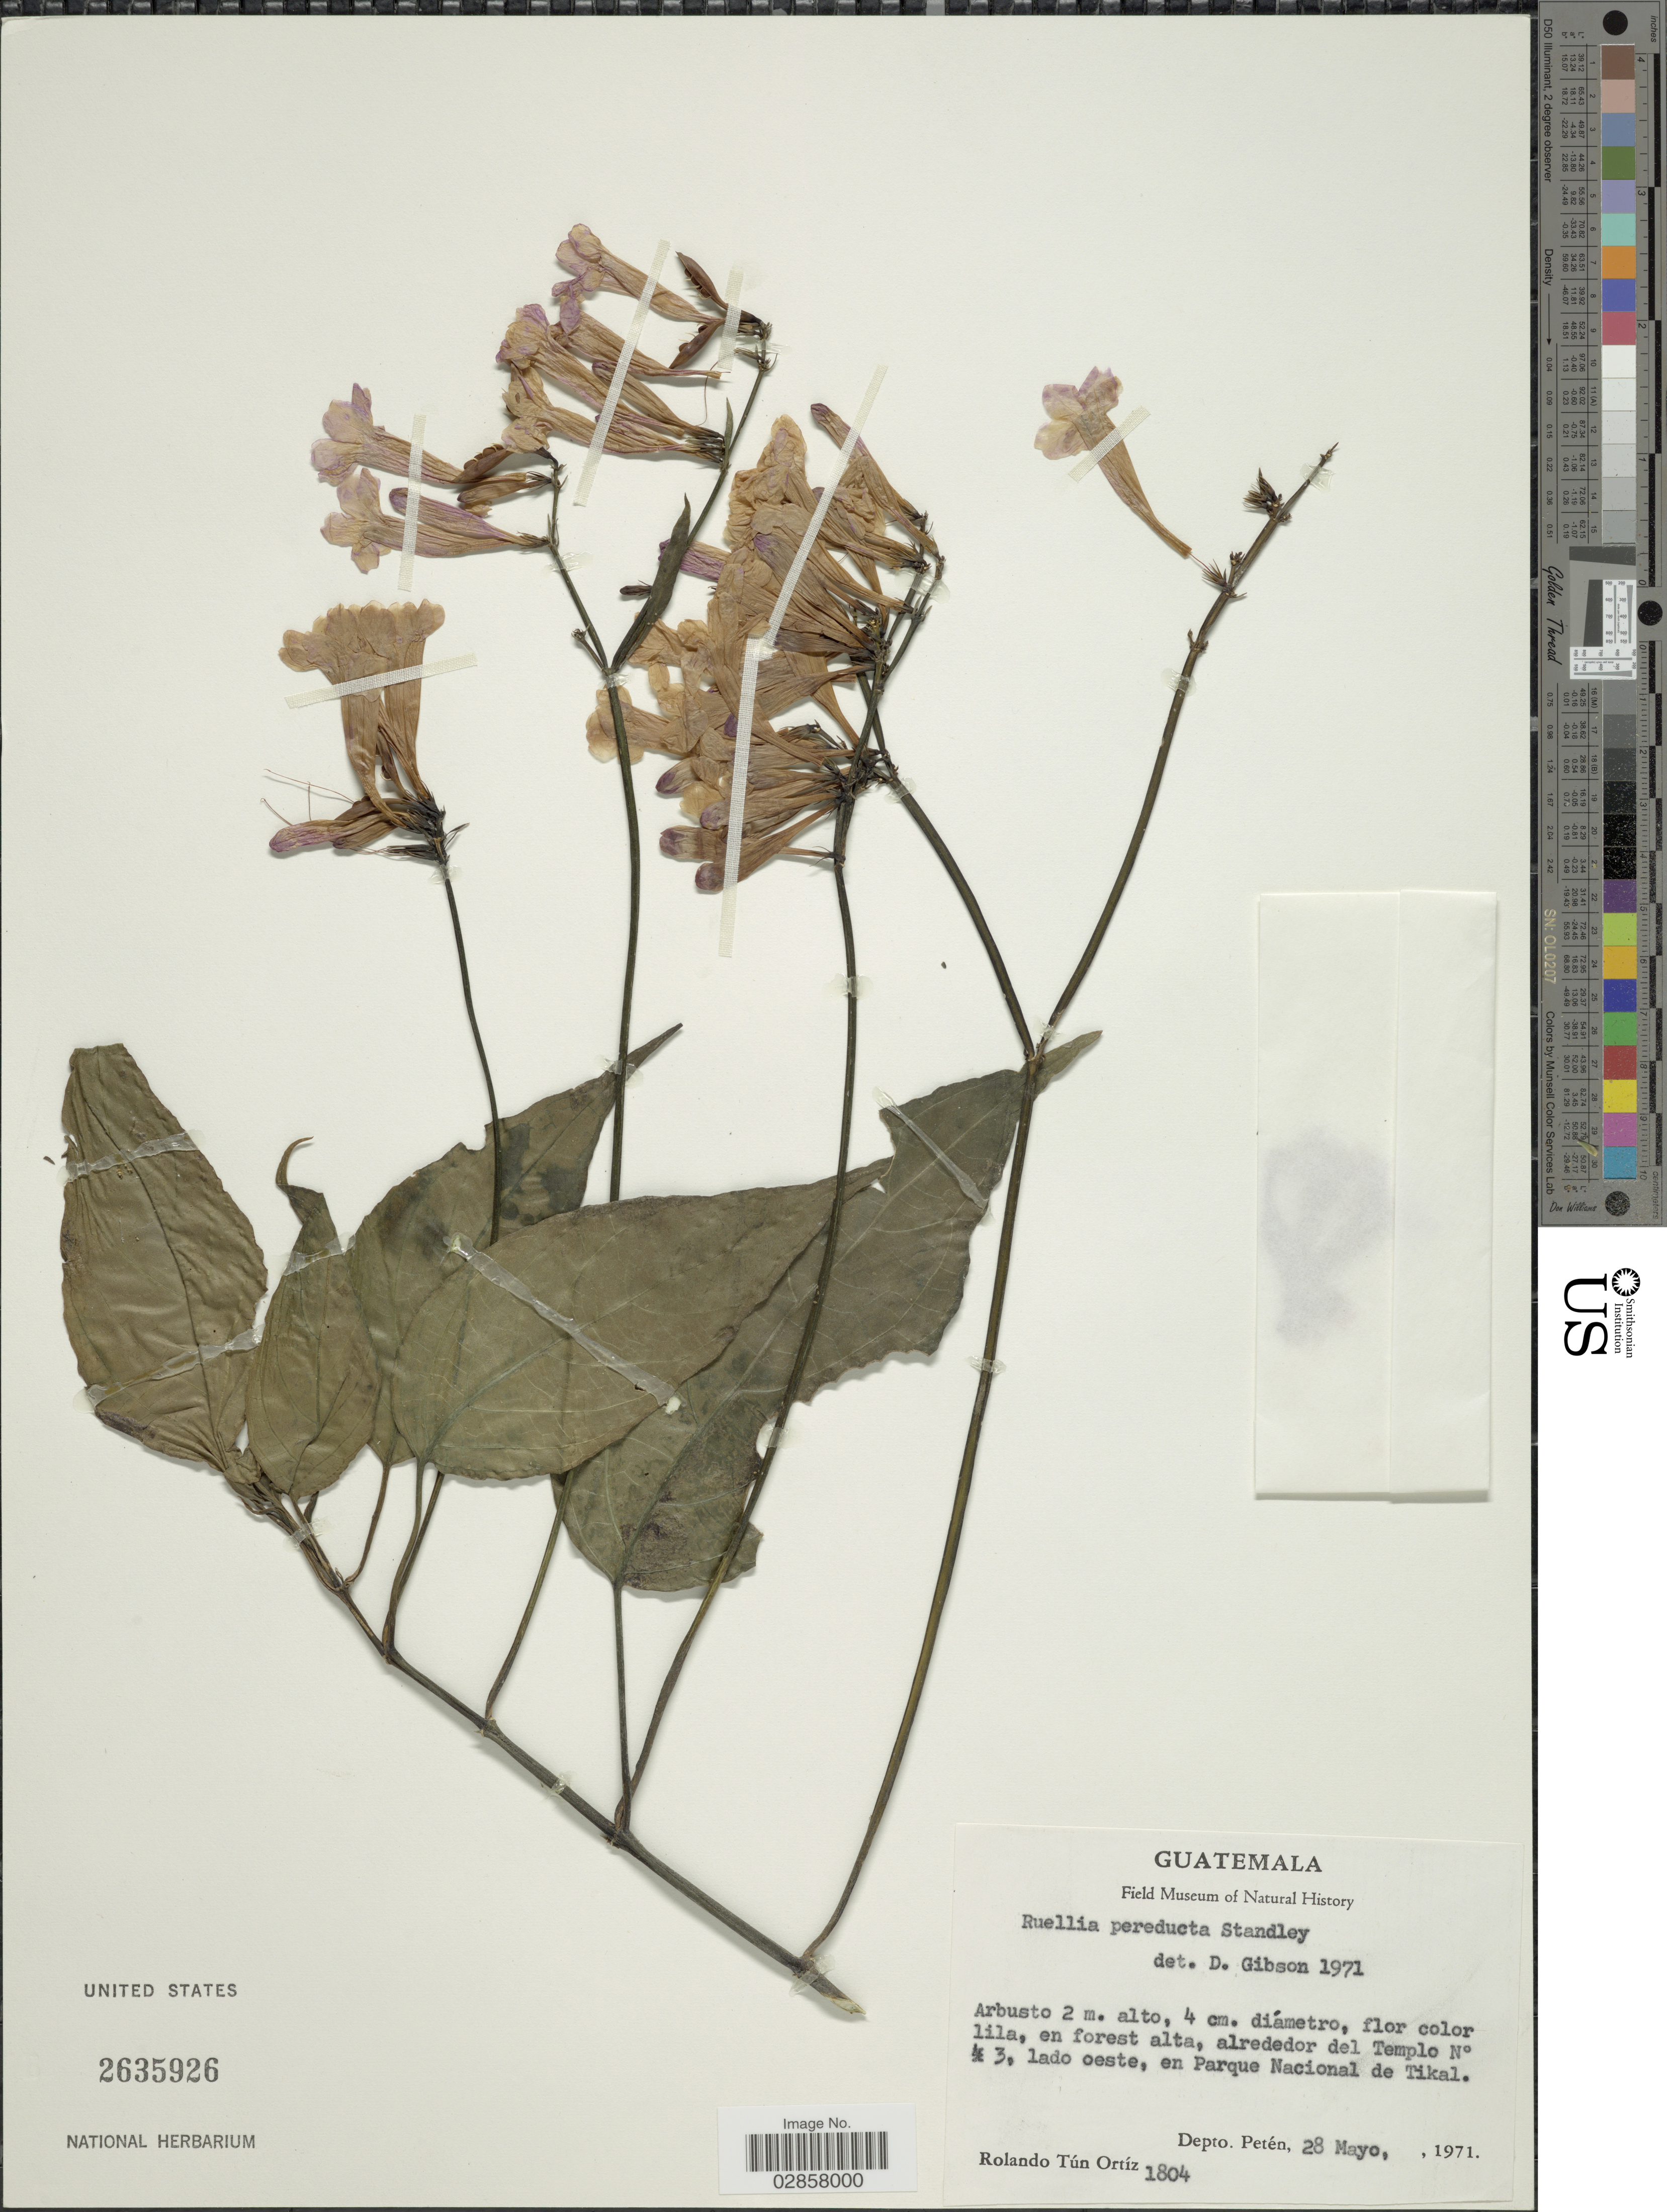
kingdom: Plantae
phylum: Tracheophyta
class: Magnoliopsida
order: Lamiales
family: Acanthaceae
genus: Ruellia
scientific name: Ruellia pereducta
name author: Standl. ex Lundell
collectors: R. T. Ortíz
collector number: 1804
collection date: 1971-05-28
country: Guatemala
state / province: El Petén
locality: Alrededor del Templo N° 3, lado oeste, en Parque Nacional de Tikal. Depto. Petén.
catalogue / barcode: US 2635926